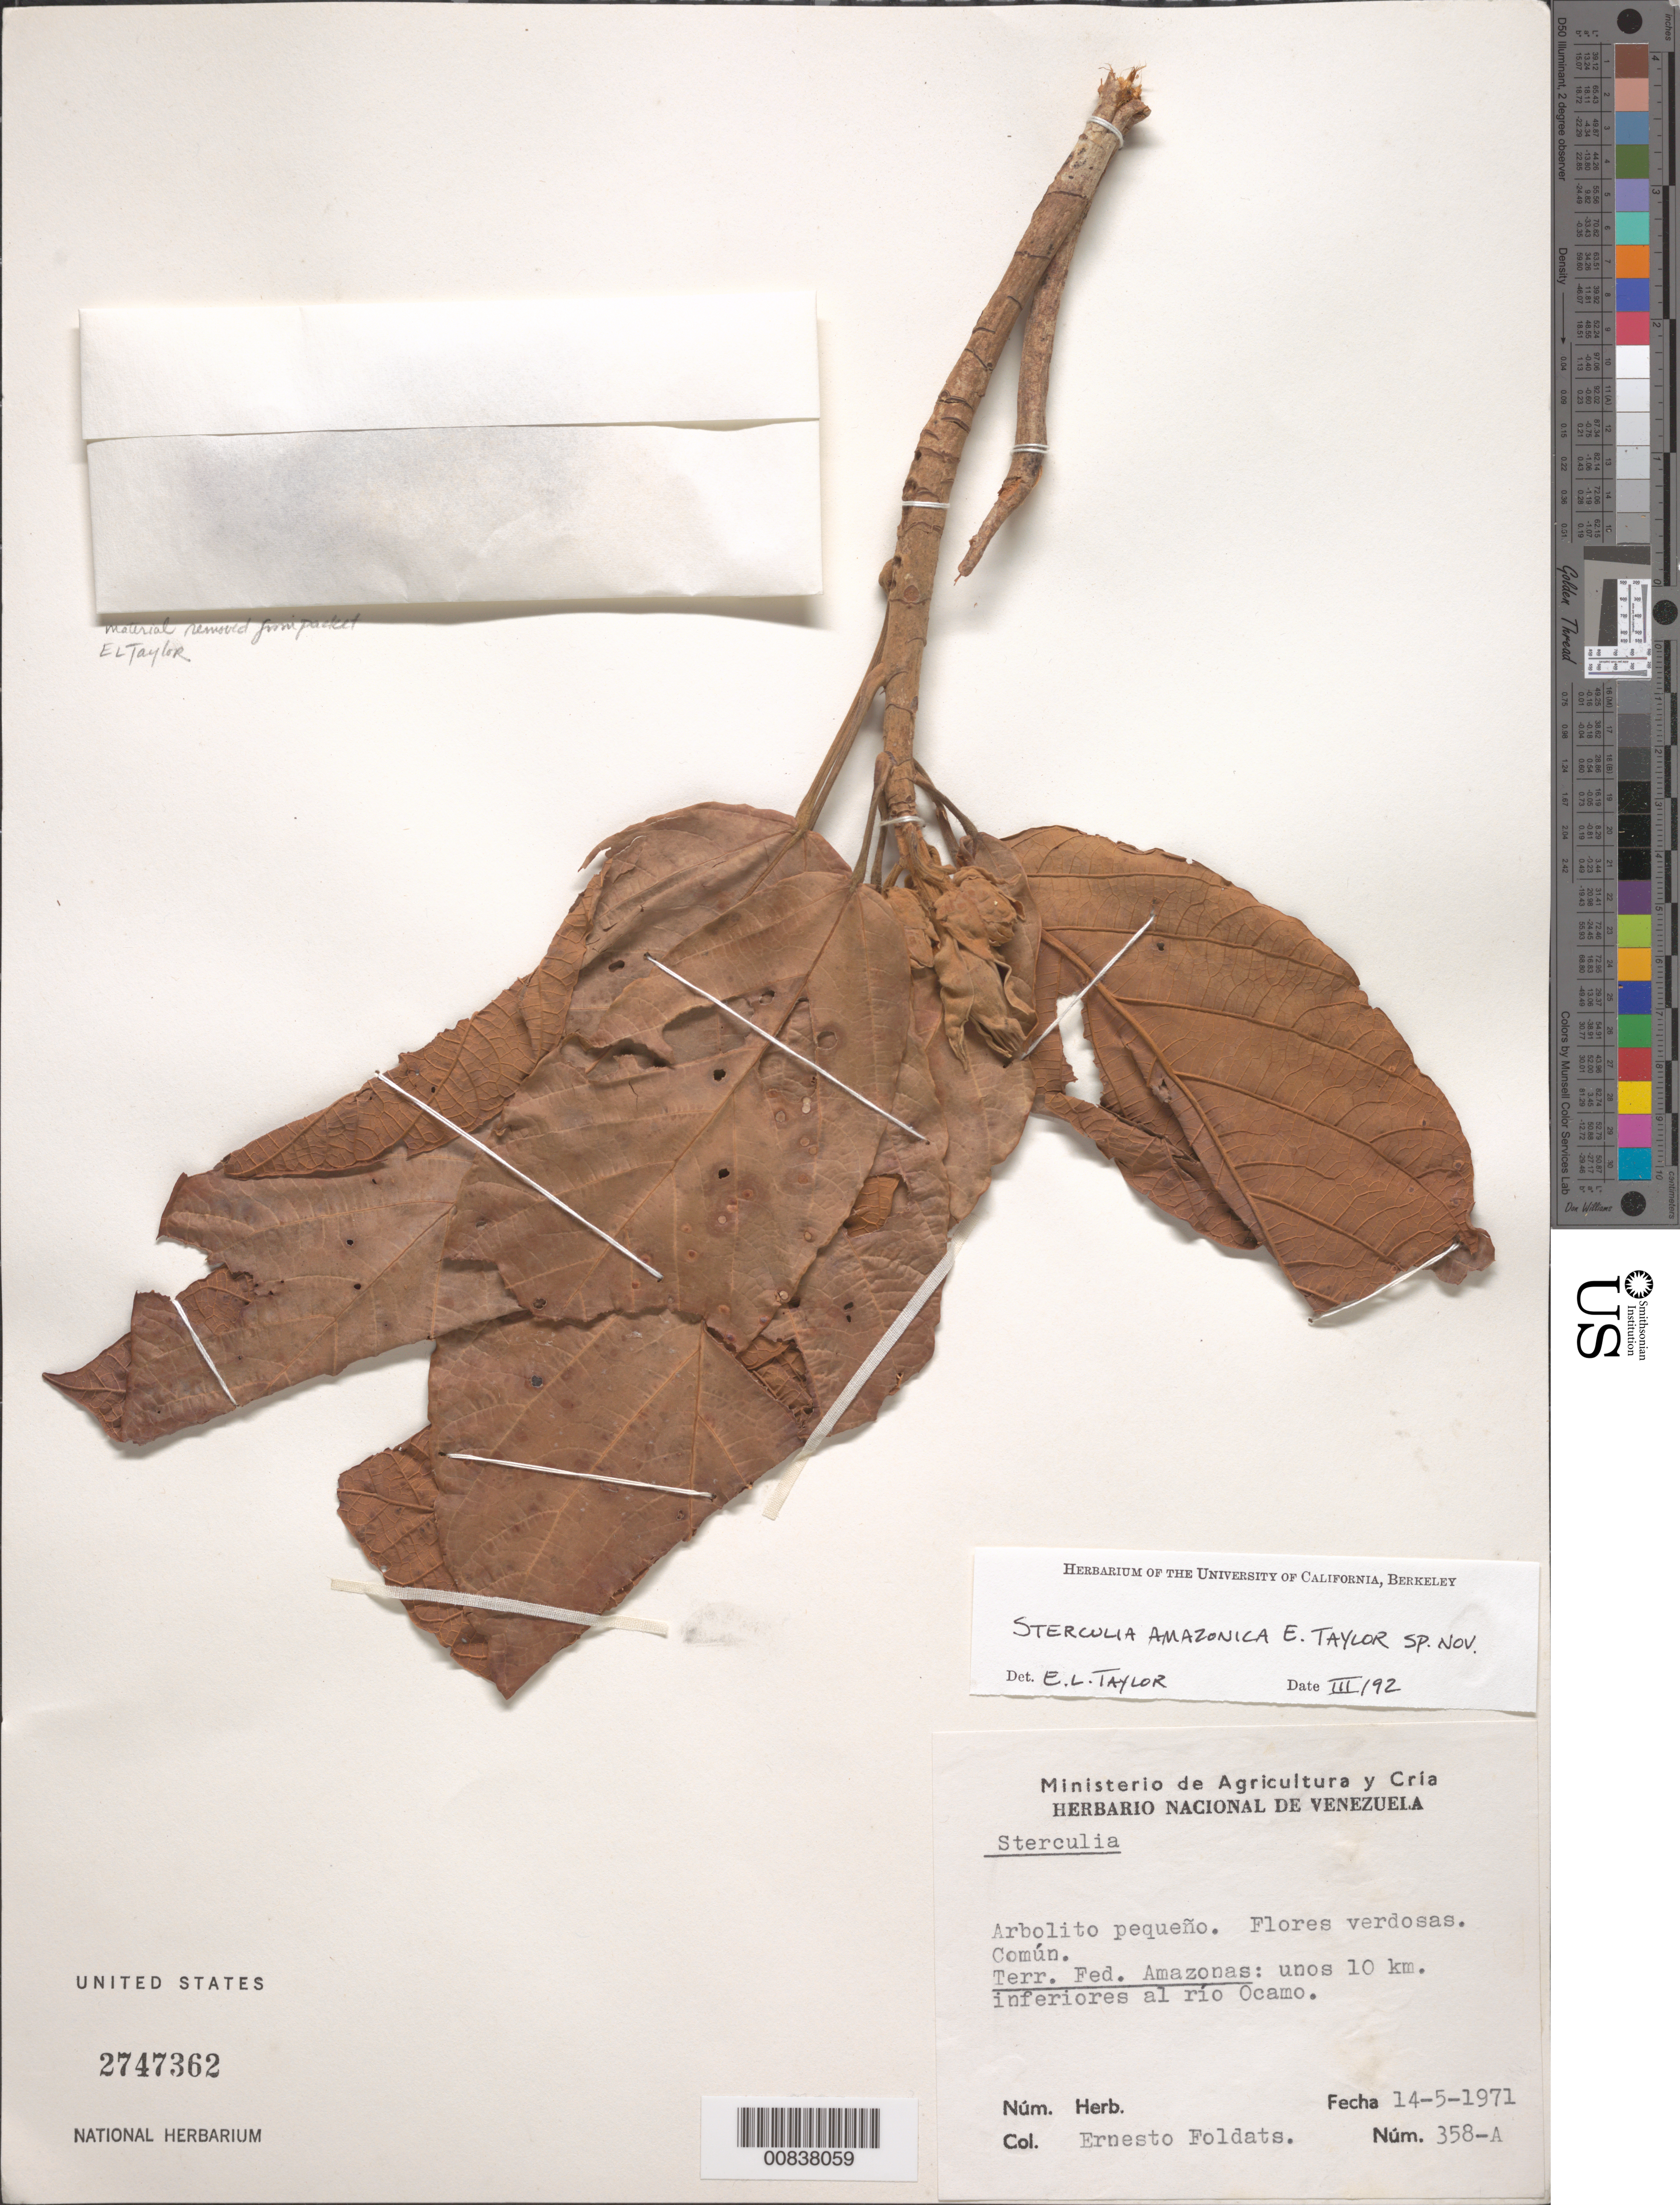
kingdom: Plantae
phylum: Tracheophyta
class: Magnoliopsida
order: Malvales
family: Malvaceae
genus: Sterculia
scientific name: Sterculia amazonica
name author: E.L. Taylor ex Mondragón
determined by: Taylor, E. L.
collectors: E. Foldats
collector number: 358 A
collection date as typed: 14-May-71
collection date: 1971-05-14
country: Venezuela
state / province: Amazonas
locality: Río Ocamo, 10 km inferíores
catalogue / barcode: US 2747362